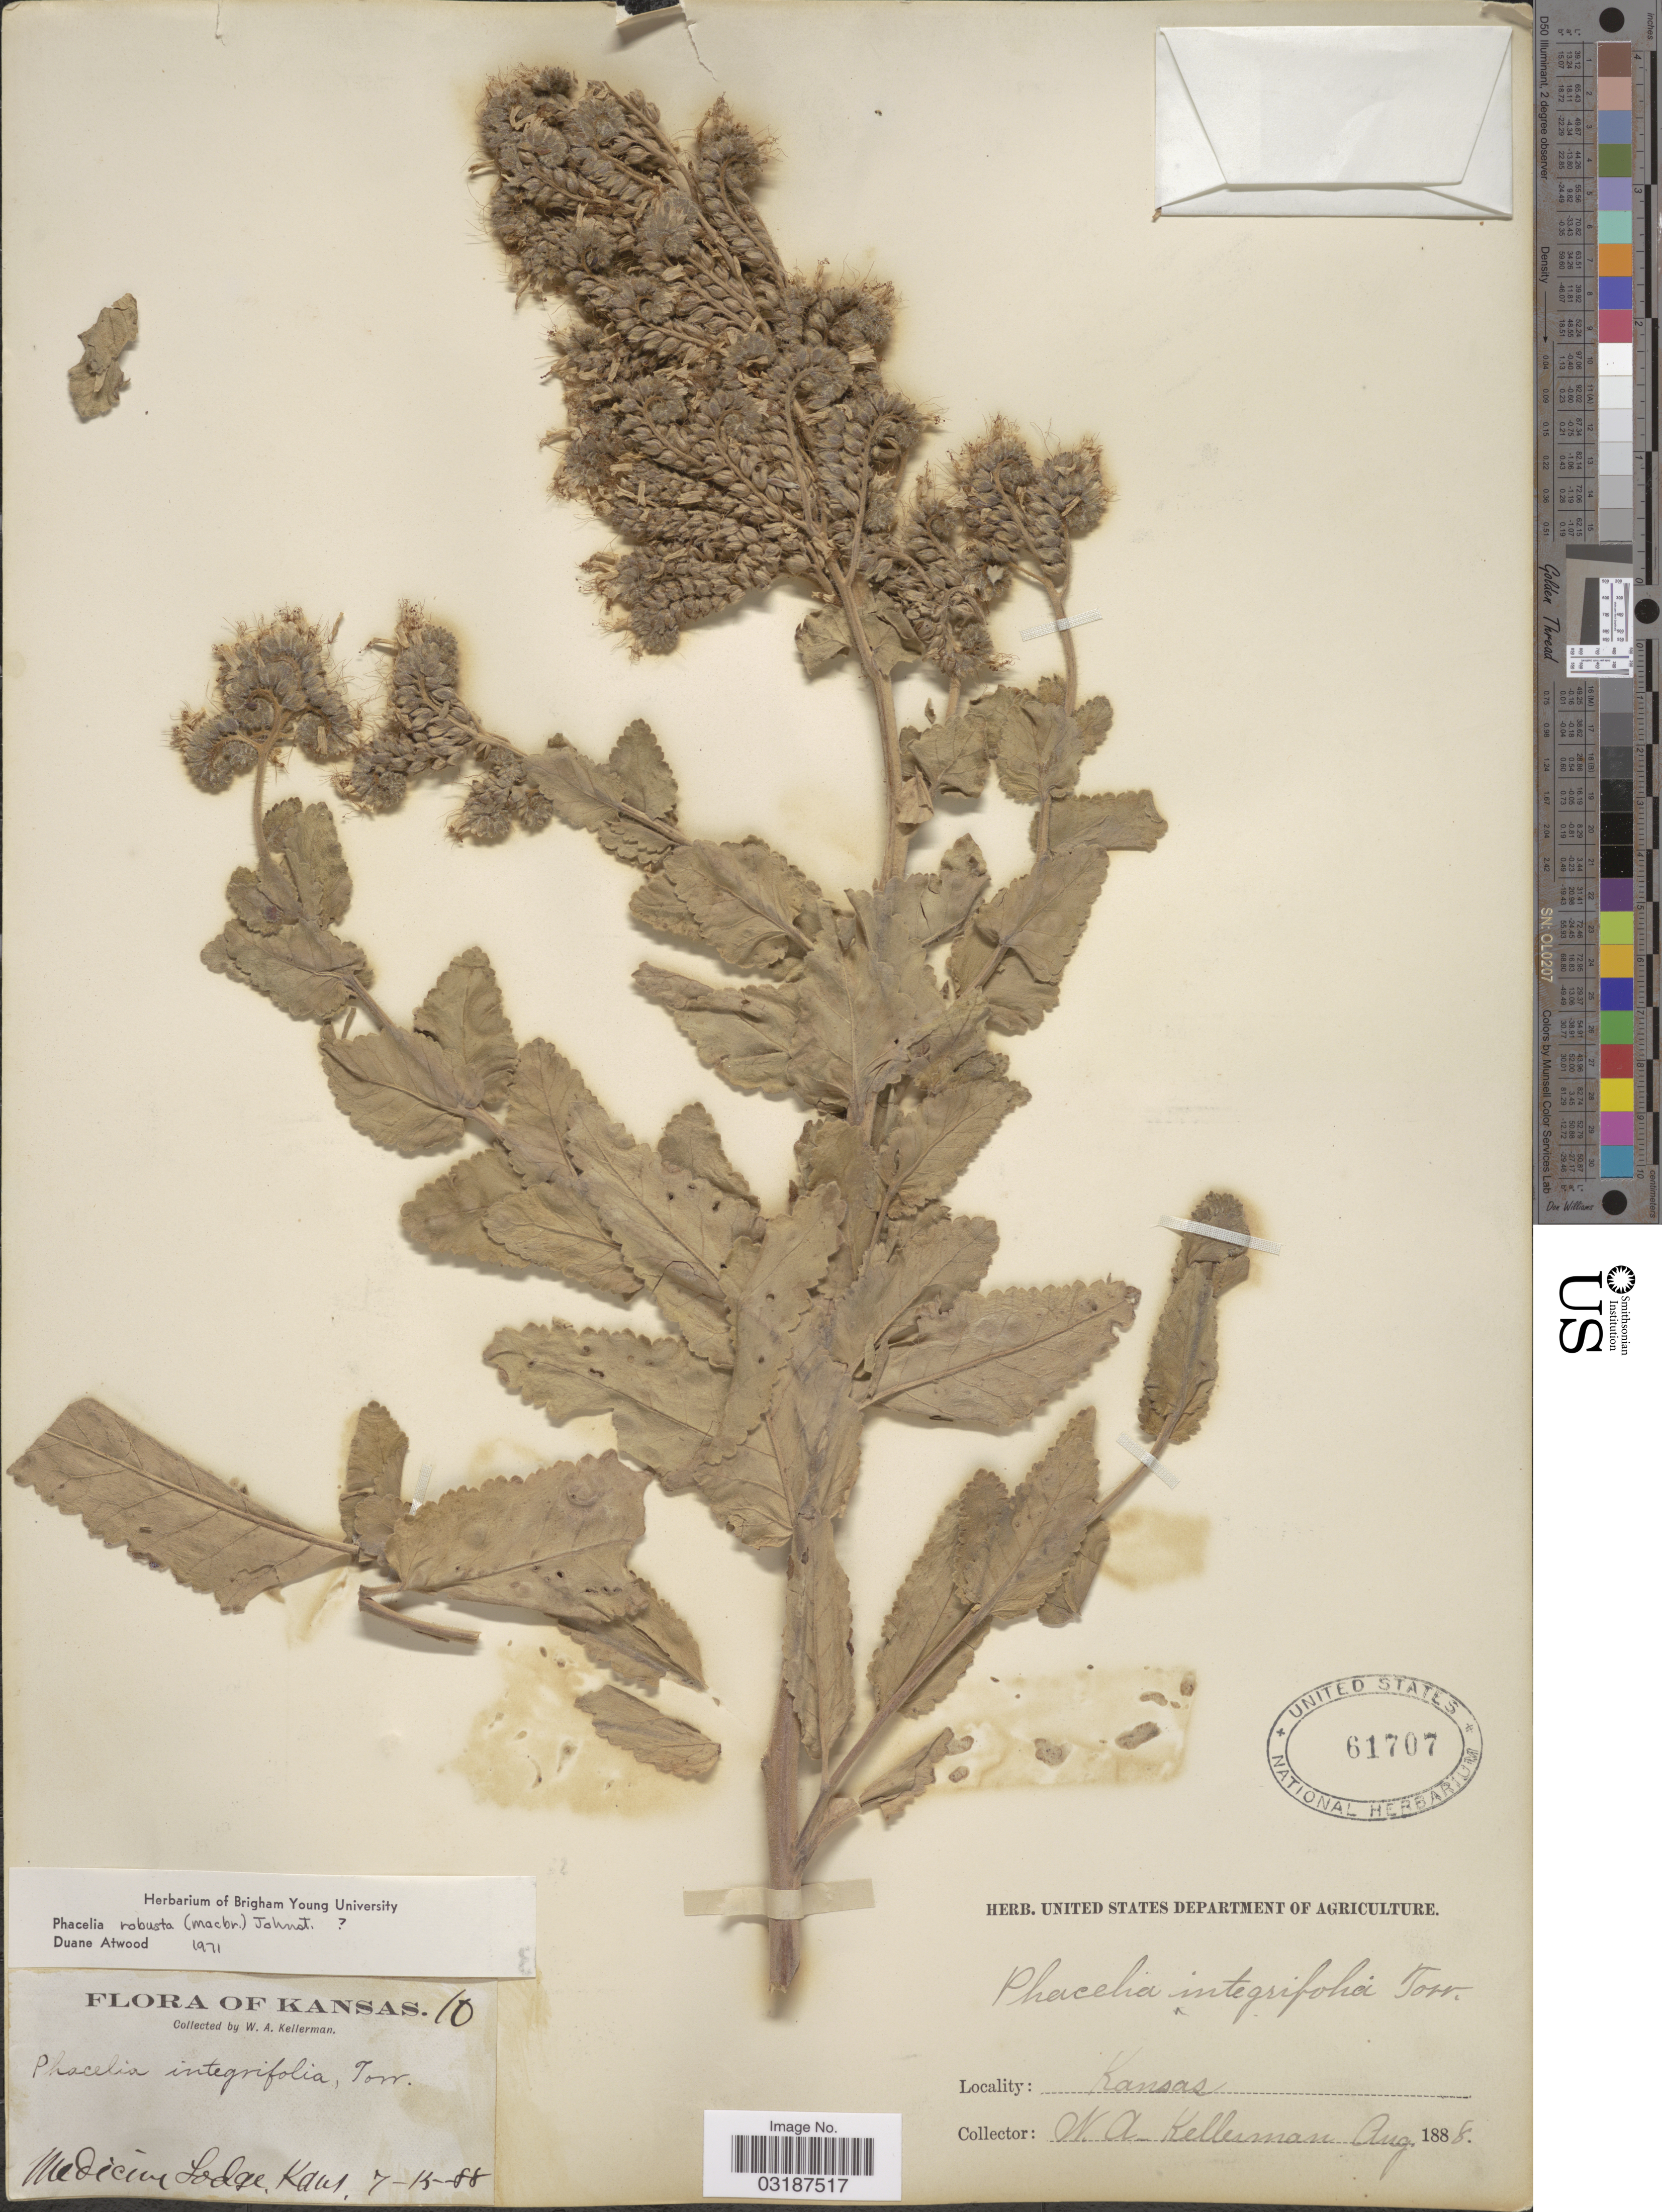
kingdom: Plantae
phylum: Tracheophyta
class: Magnoliopsida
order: Boraginales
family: Hydrophyllaceae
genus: Phacelia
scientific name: Phacelia robusta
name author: (J.F. Macbr.) I.M. Johnst.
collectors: W. Kellerman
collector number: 10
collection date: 1888-07-15/1888-08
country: United States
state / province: Kansas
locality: Medicine Lodge.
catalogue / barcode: US 61707